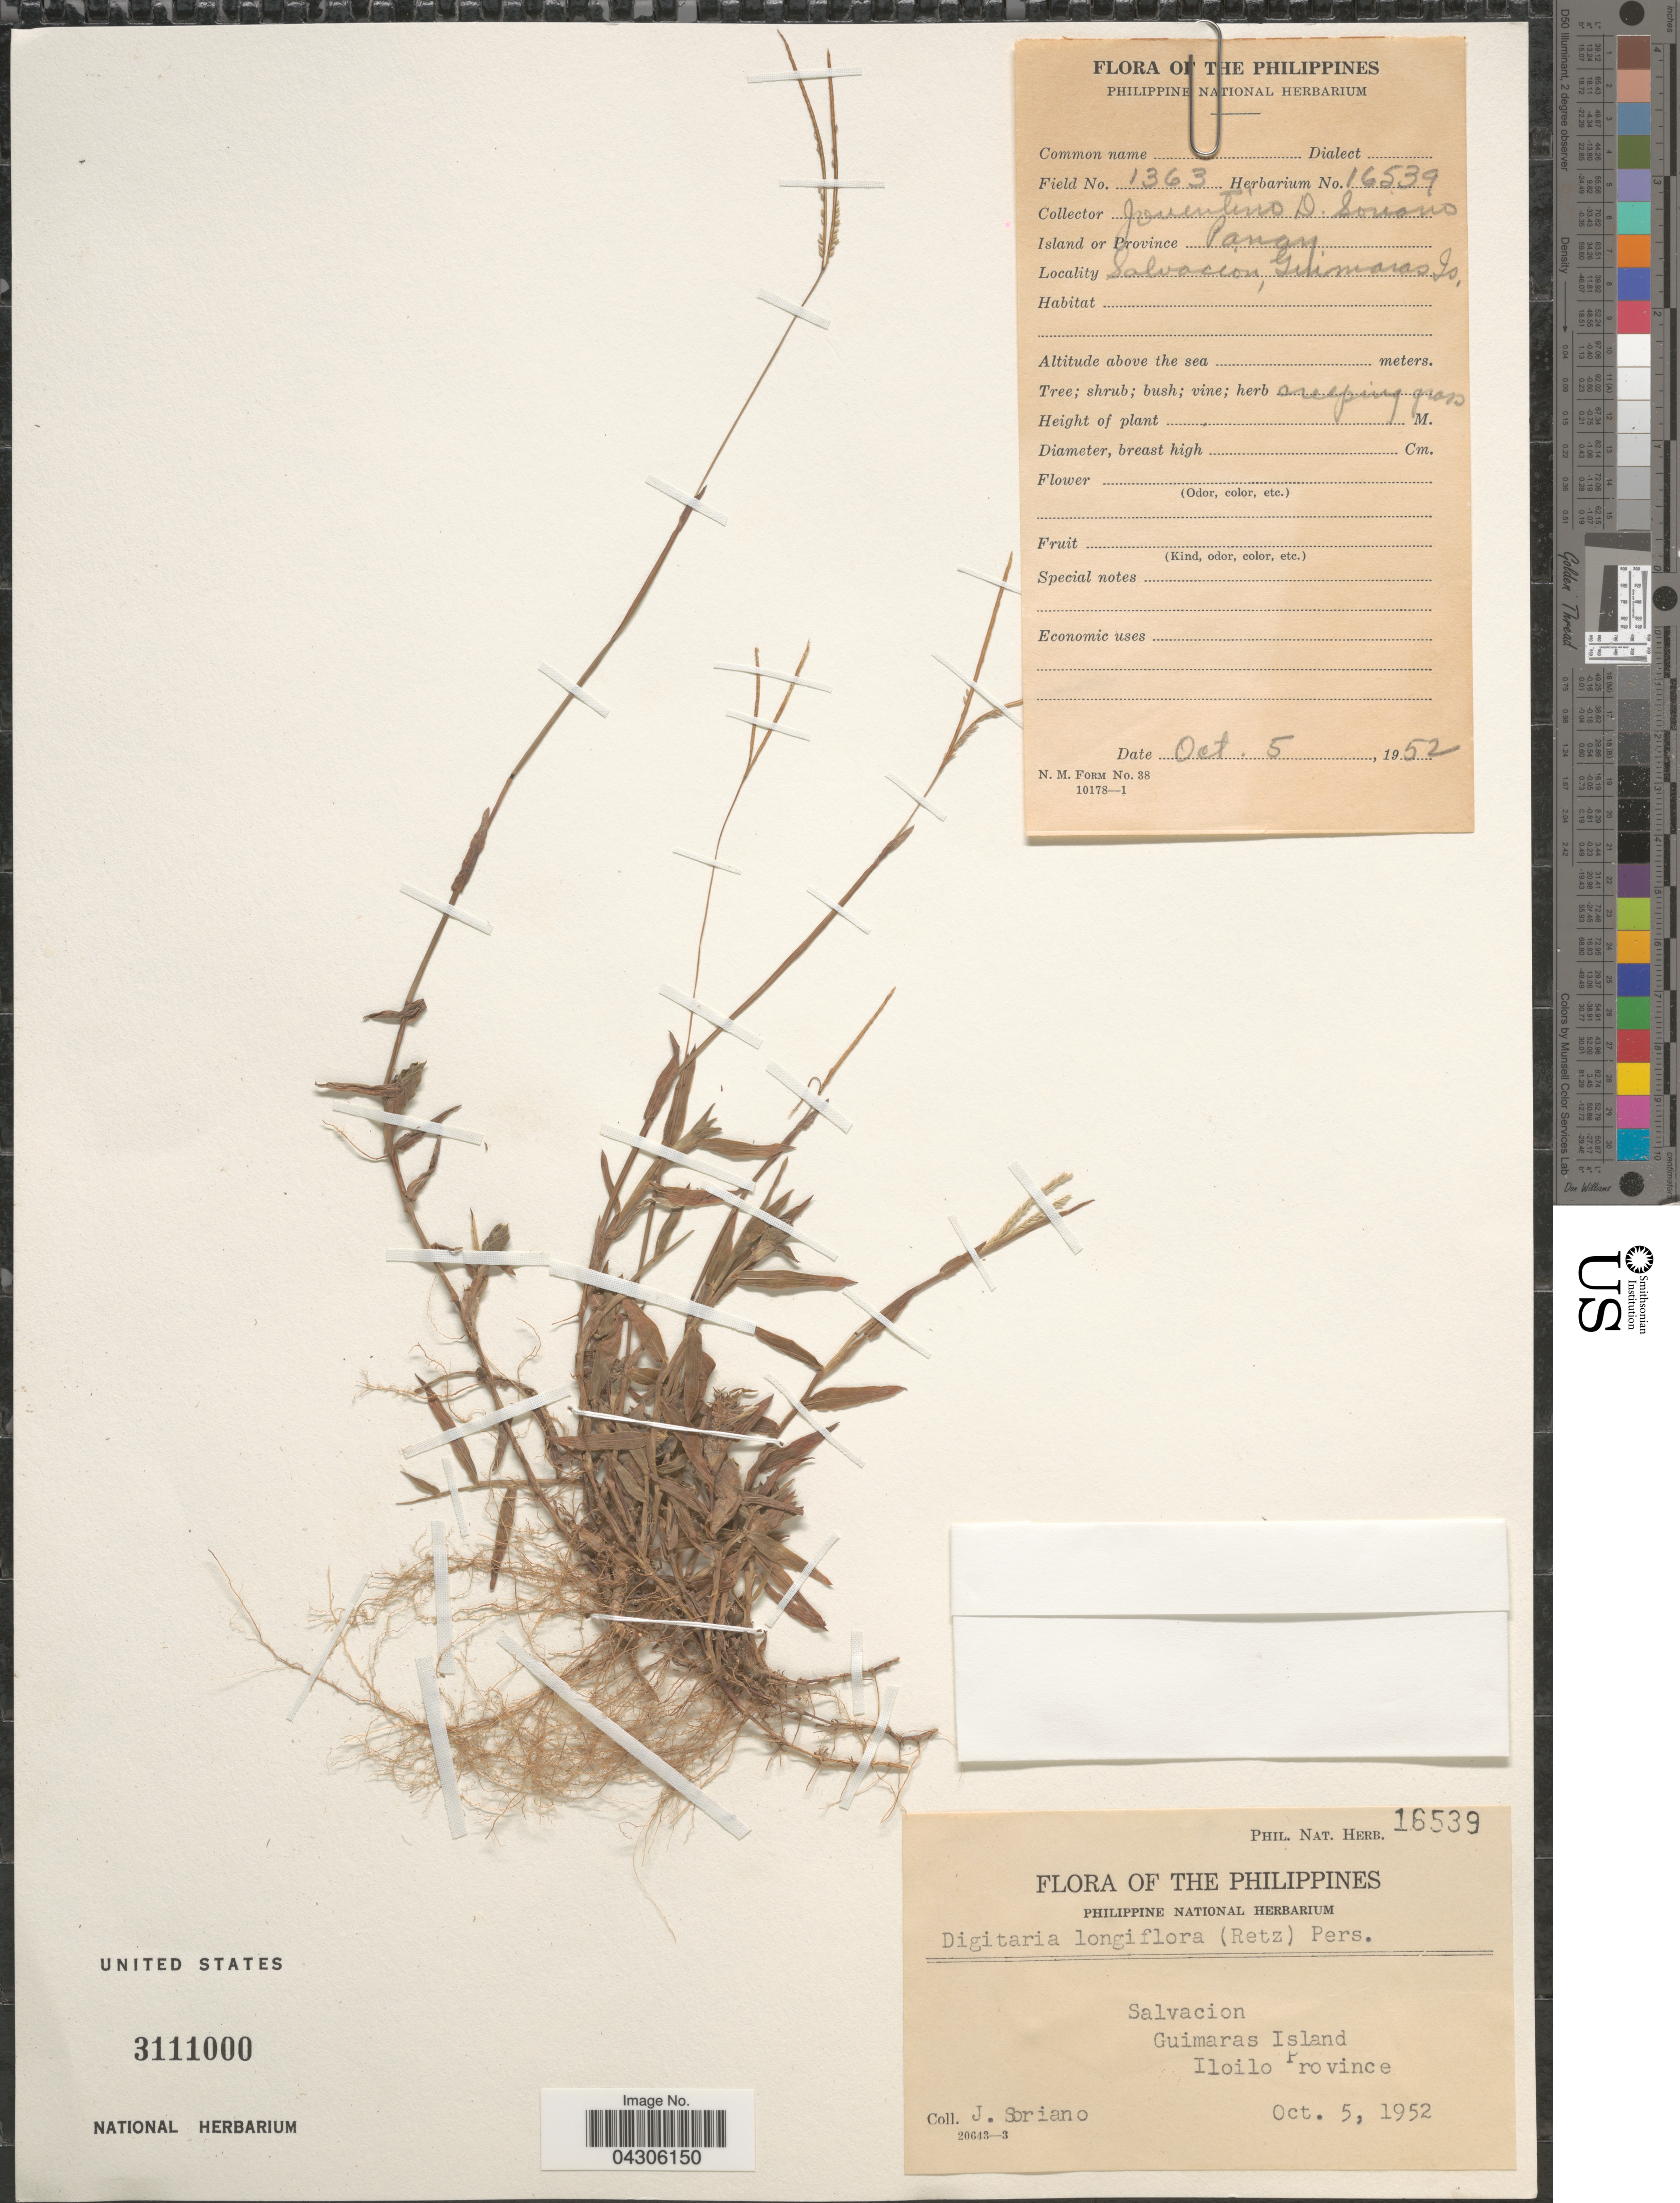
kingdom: Plantae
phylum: Tracheophyta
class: Liliopsida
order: Poales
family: Poaceae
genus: Digitaria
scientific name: Digitaria longiflora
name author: (Retz.) Pers.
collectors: J. Soriano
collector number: Phil. Nat. Herb. 16539/1363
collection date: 1952-10-05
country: Philippines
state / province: Western Visayas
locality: Salvacion. Guimaras Island. Iloilo Province. Island or Province Pangy.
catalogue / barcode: US 3111000